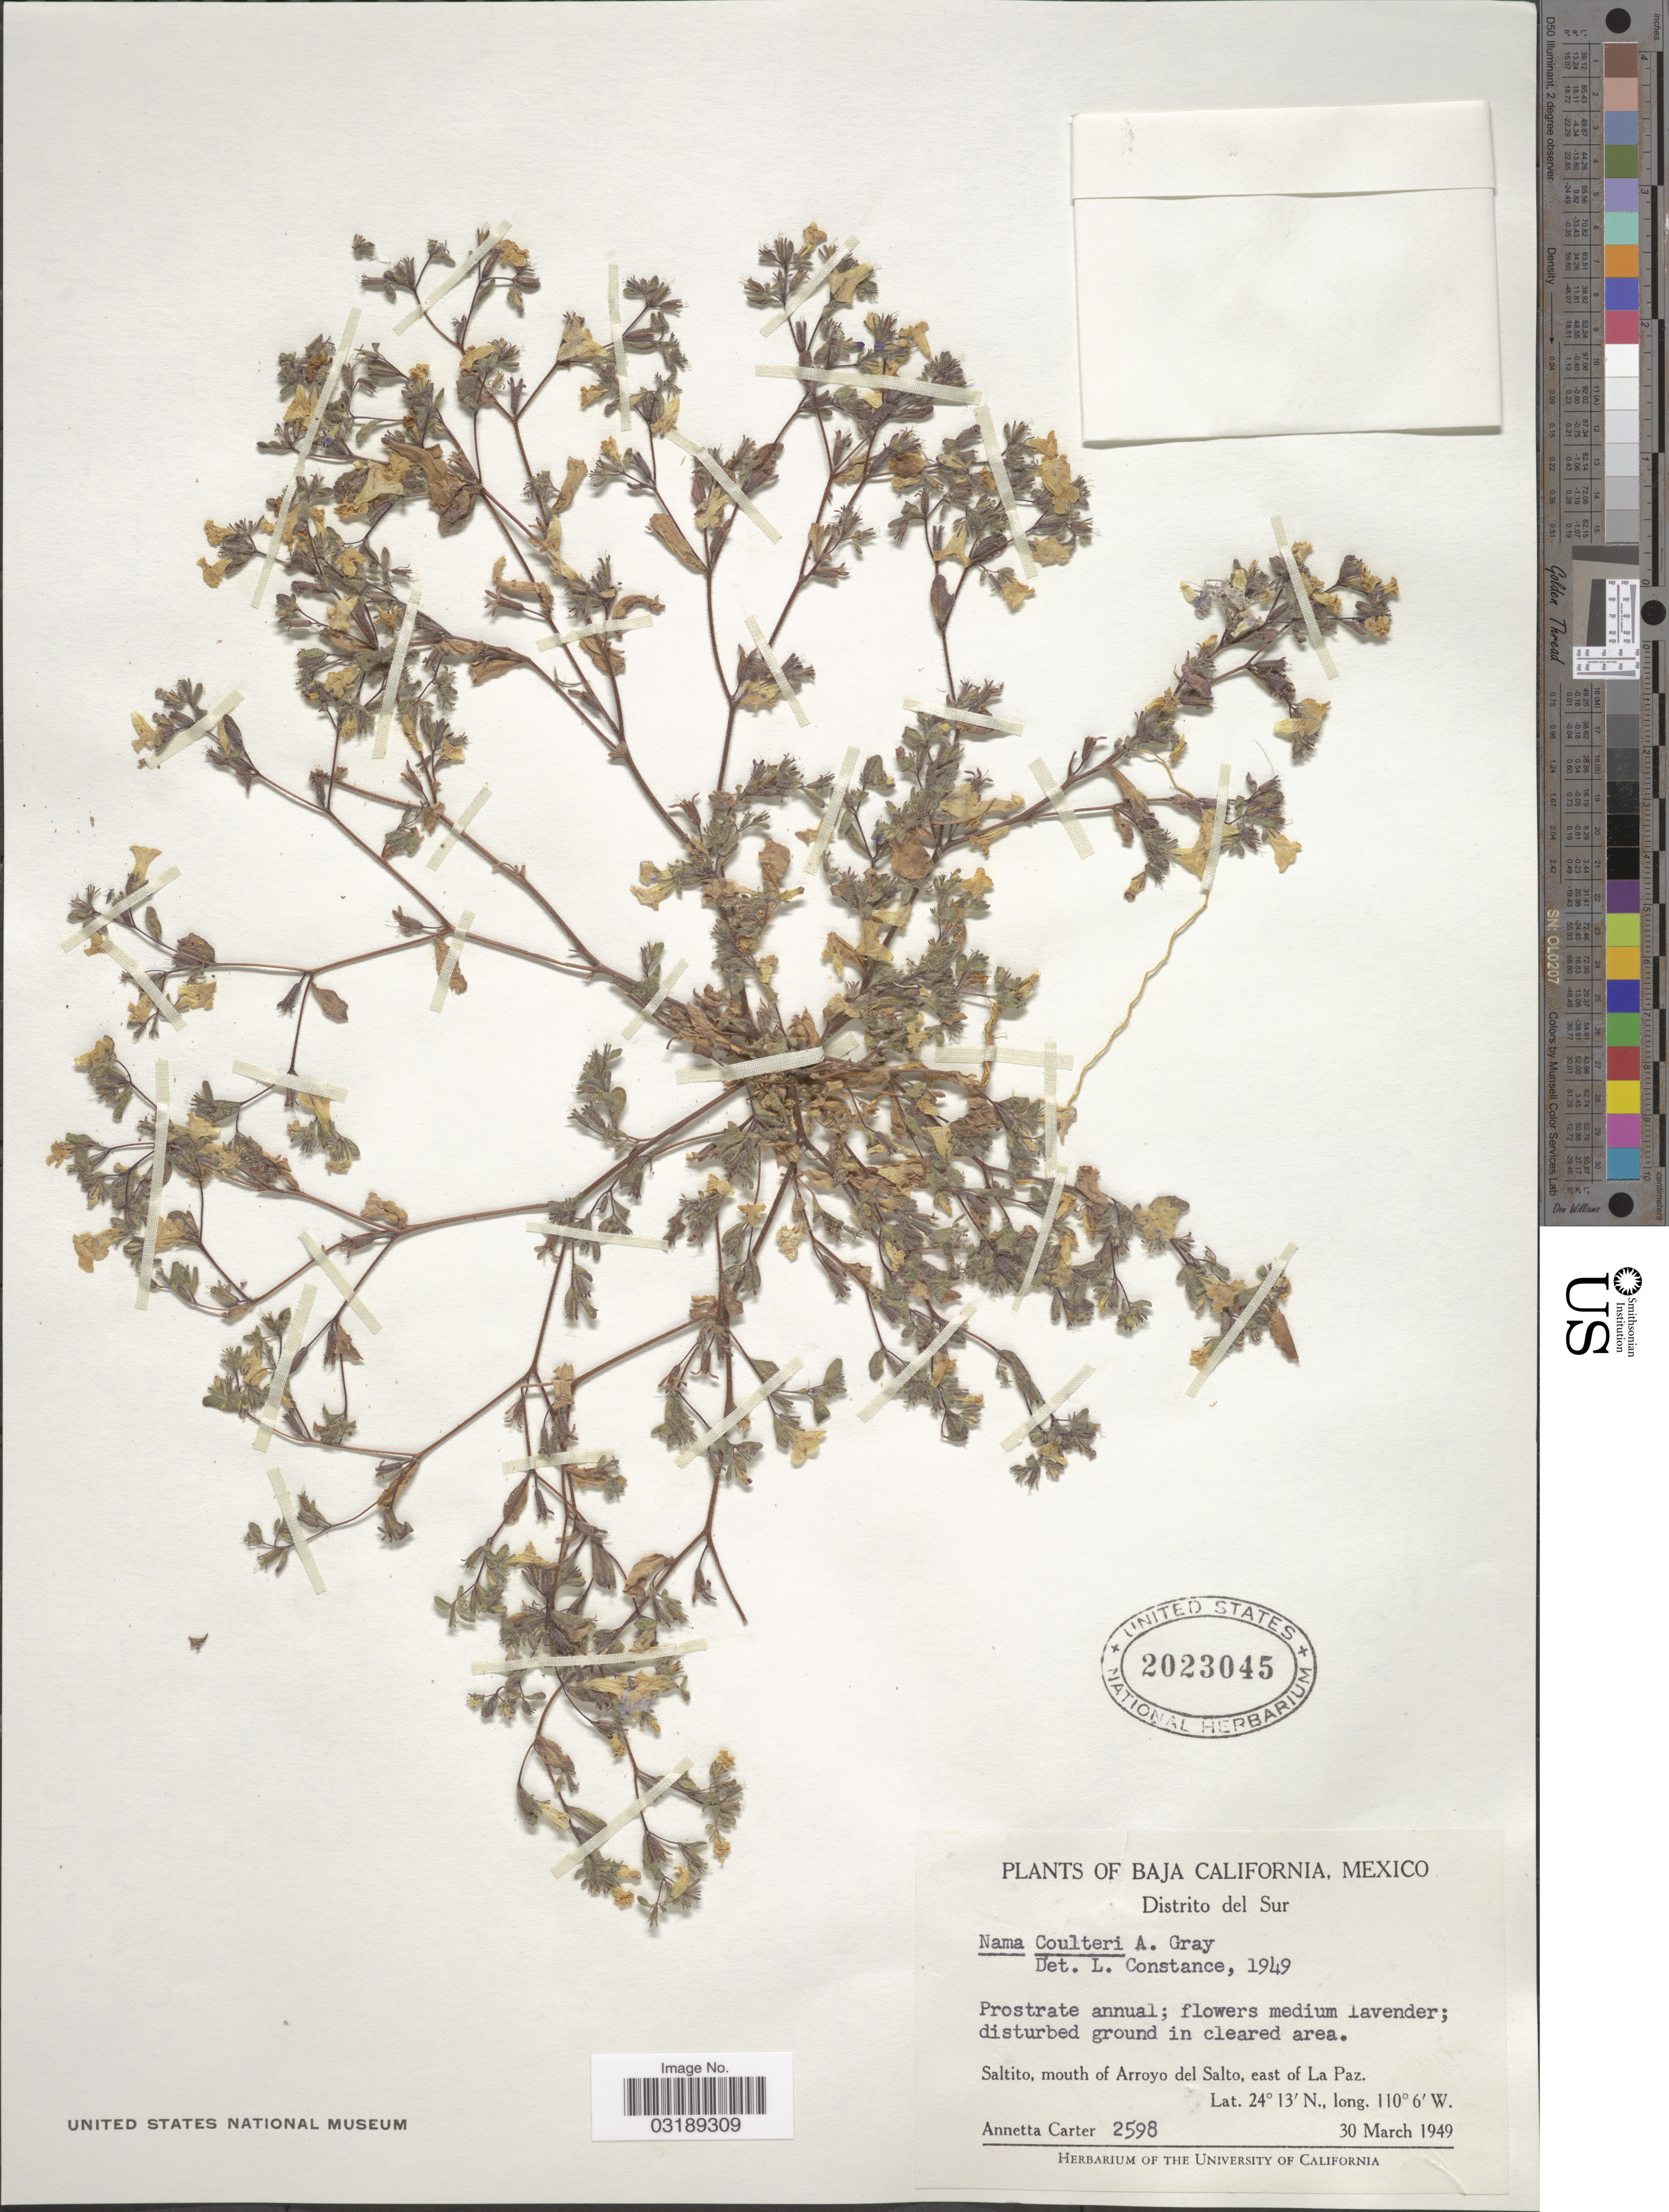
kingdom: Plantae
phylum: Tracheophyta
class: Magnoliopsida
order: Boraginales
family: Namaceae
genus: Nama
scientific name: Nama coulteri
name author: A. Gray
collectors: A. Carter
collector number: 2598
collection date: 1949-03-30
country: Mexico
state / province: Baja California Sur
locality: Distrito del Sur, Saltilo, mouth of Arroyo del Salto, east of La Paz.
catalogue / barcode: US 2023045